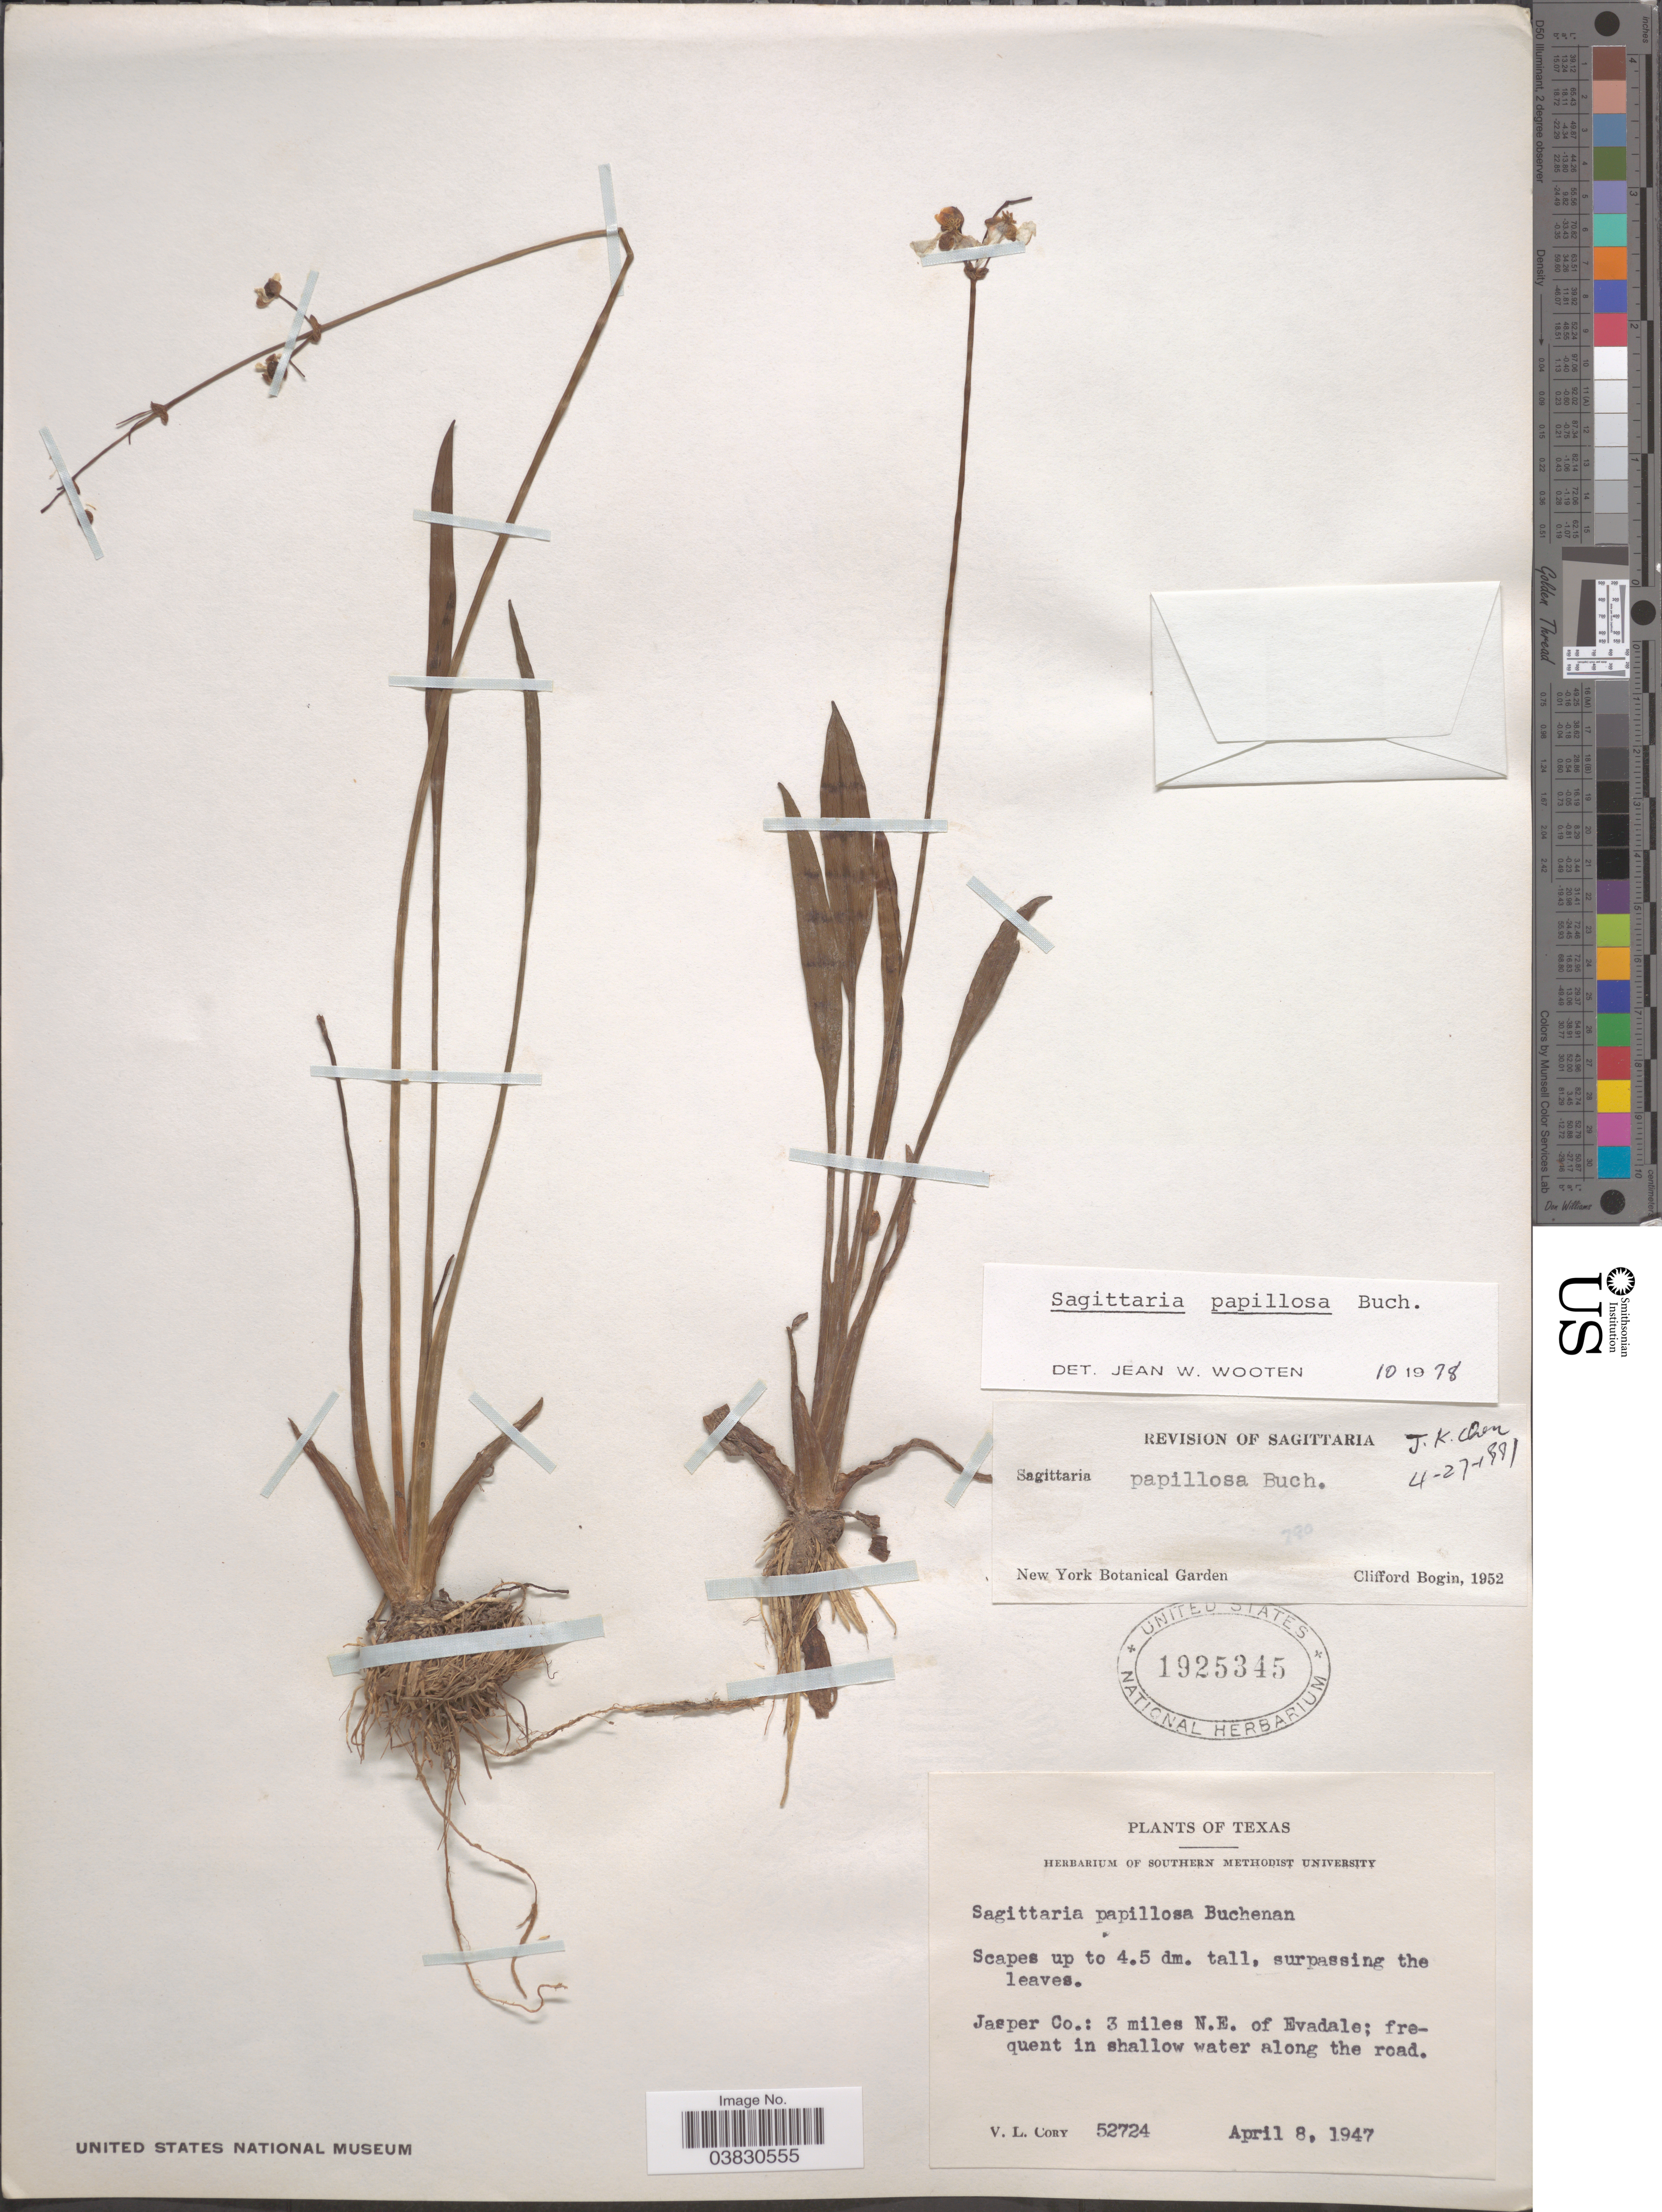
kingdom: Plantae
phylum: Tracheophyta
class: Liliopsida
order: Alismatales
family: Alismataceae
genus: Sagittaria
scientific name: Sagittaria papillosa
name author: Buchenau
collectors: V. Cory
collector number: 52724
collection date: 1947-04-08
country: United States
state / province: Texas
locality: Jasper Co.: 3 miles N.E. of Evadale; frequent in shallow water along the road.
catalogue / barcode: US 1925345